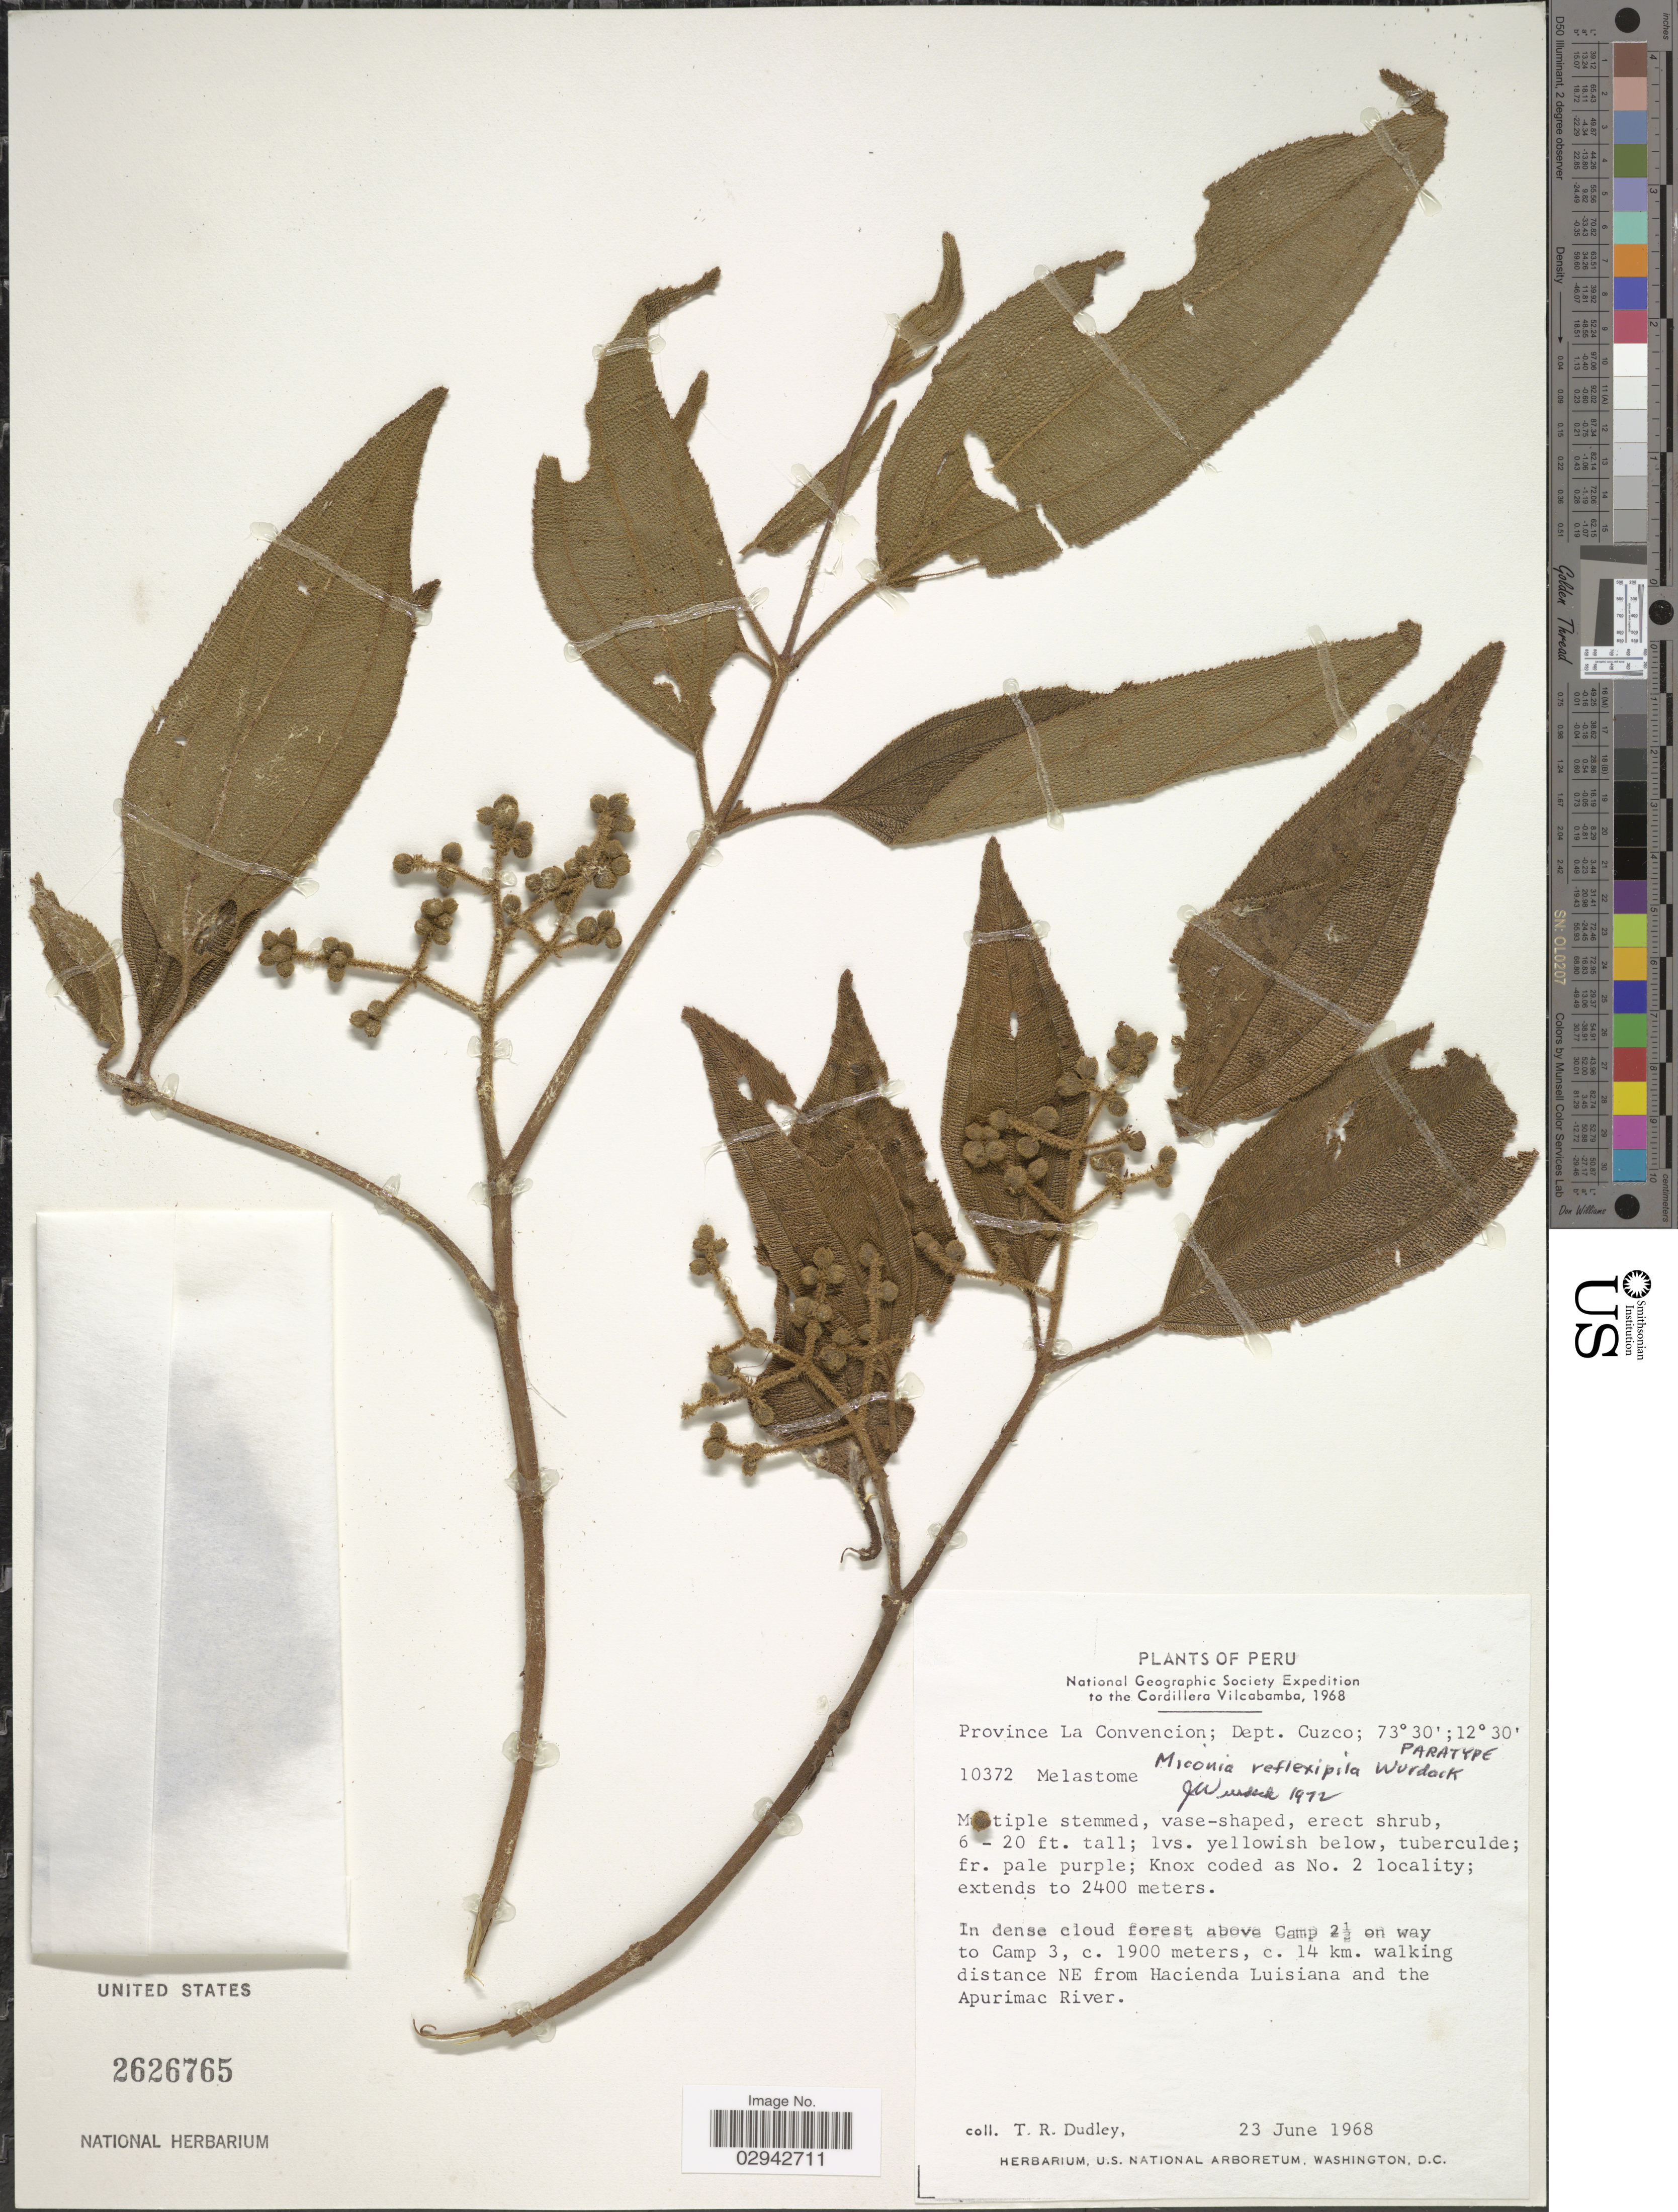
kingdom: Plantae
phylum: Tracheophyta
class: Magnoliopsida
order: Myrtales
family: Melastomataceae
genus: Miconia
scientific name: Miconia reflexipila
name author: Wurdack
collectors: T. R. Dudley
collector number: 10372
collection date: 1968-06-23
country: Peru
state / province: Cusco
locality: Province La Convencion; Dept. Cuzco, In dense cloud forest above Camp 2½ on way to Camp 3, c. 14 km. walking distance NE from Hacienda Luisiana and the Apurimac River.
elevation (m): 1900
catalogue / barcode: US 2626765